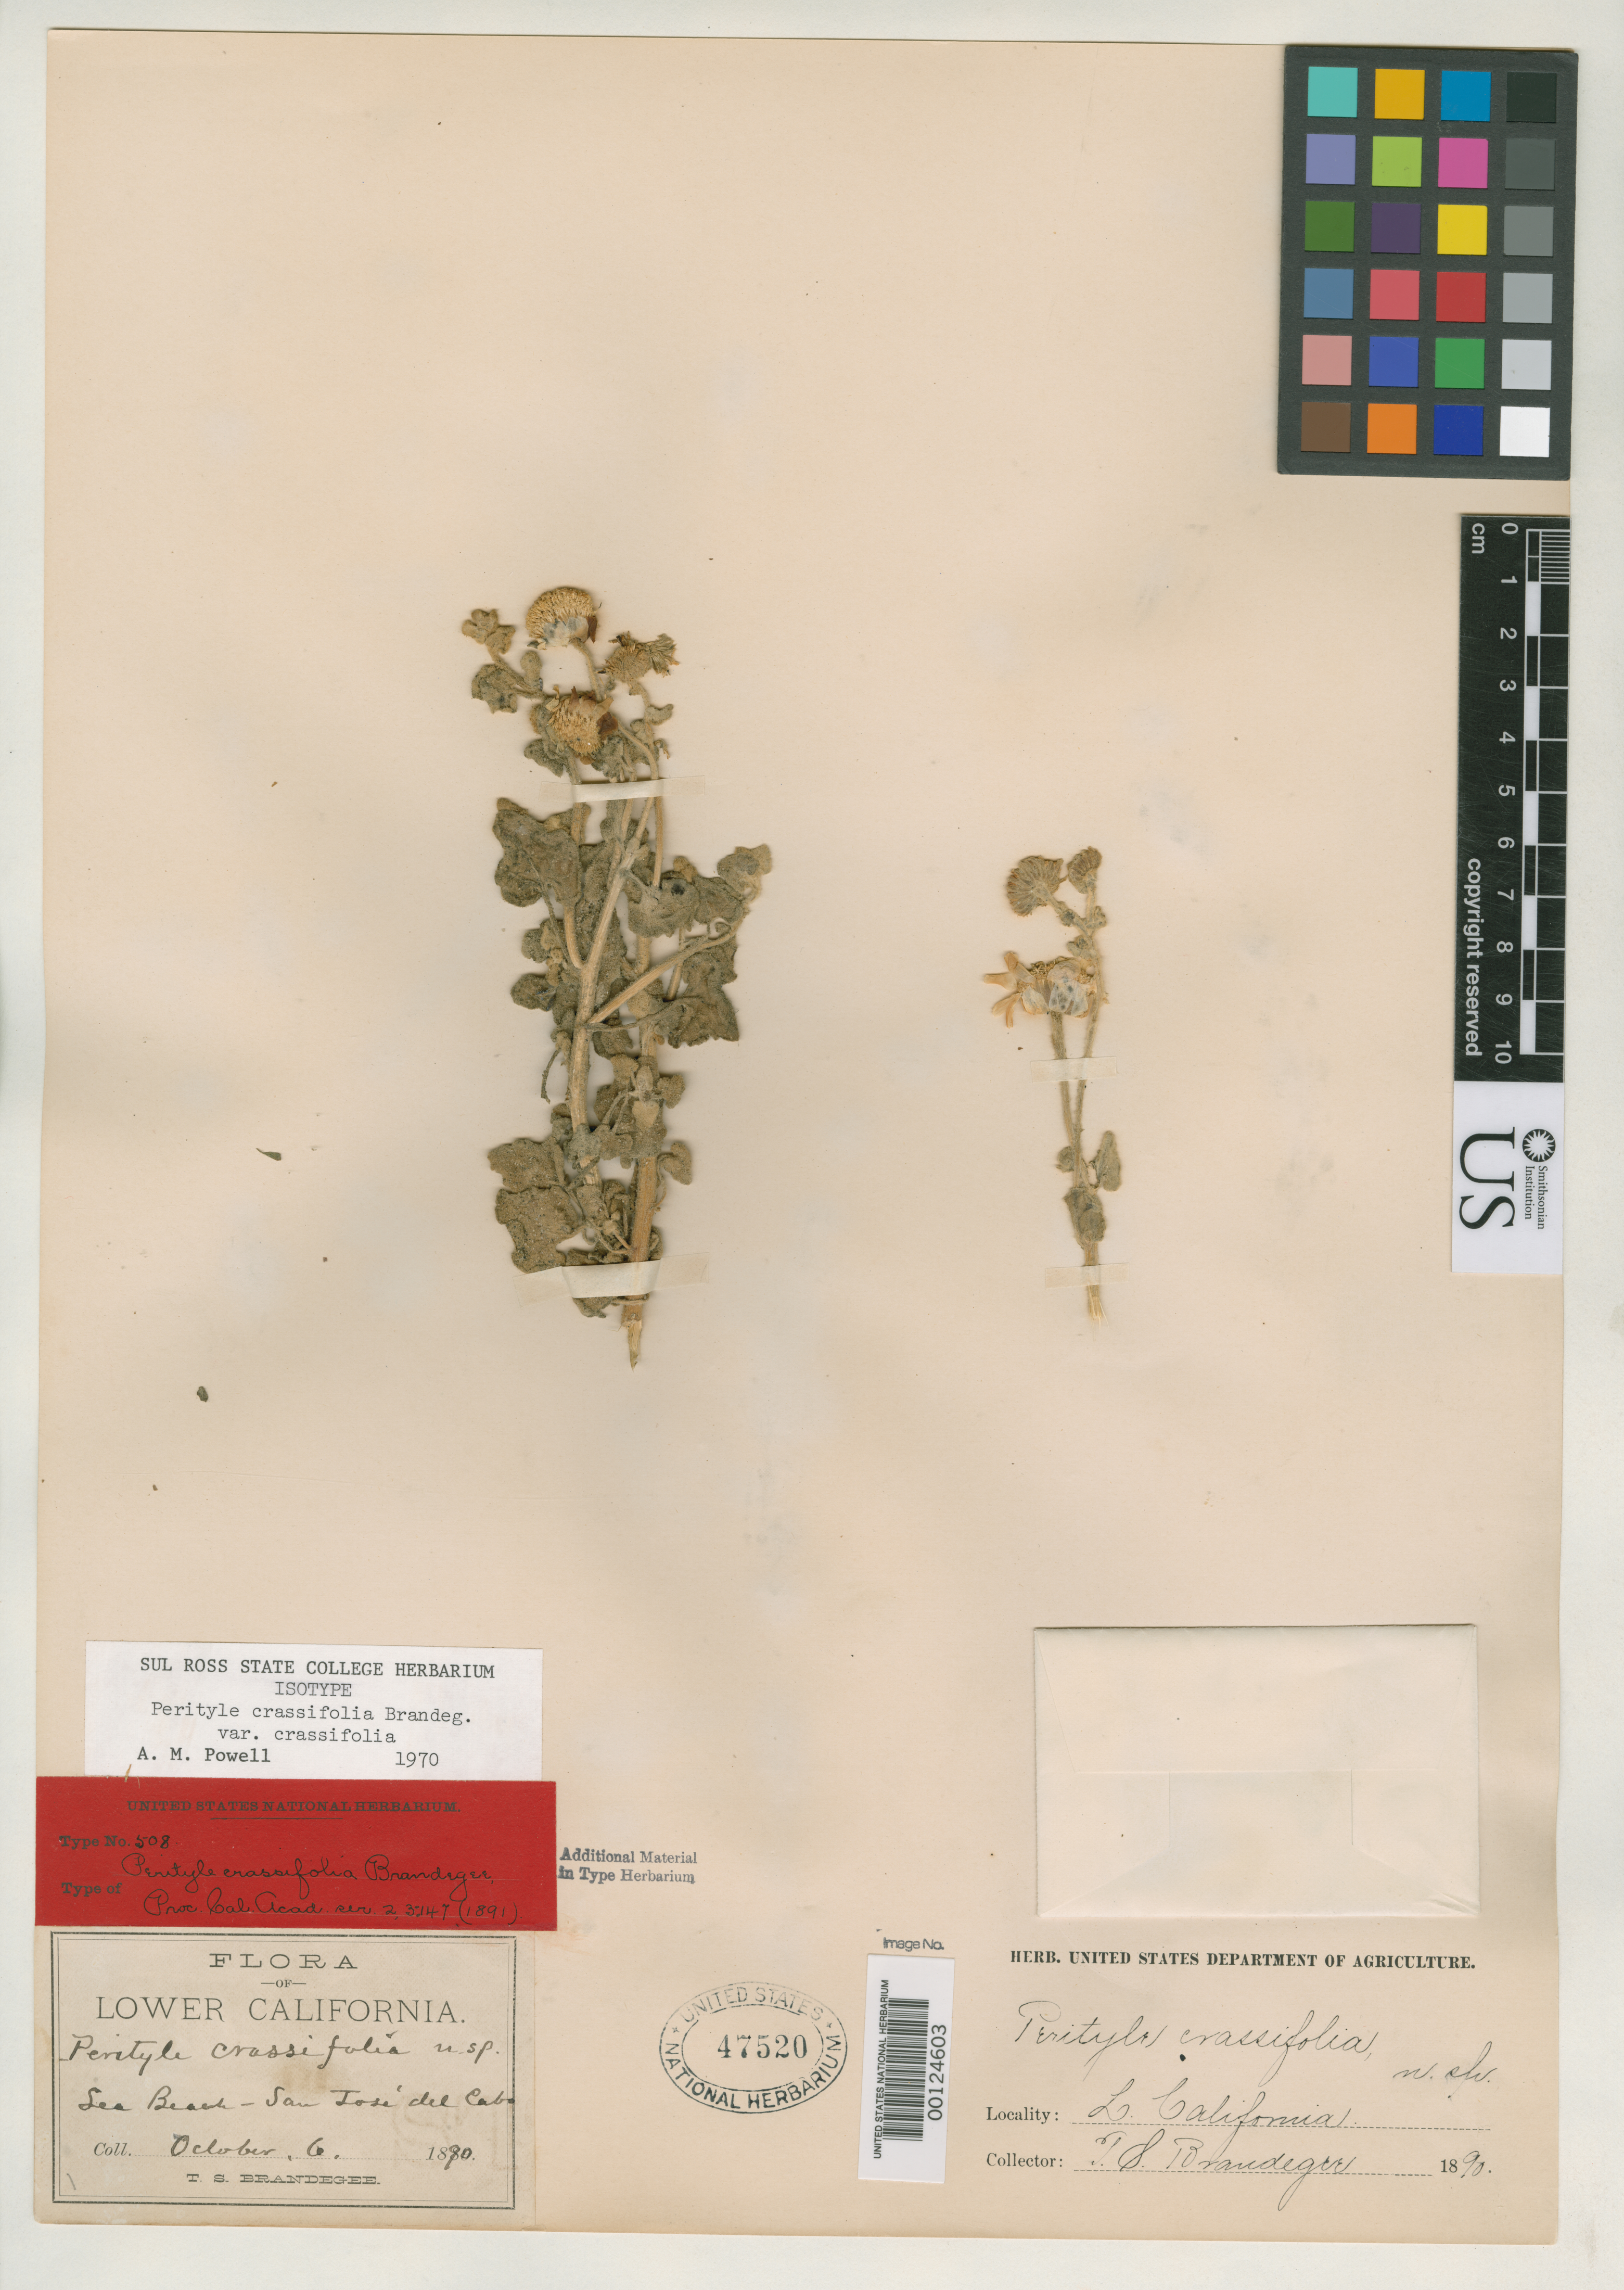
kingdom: Plantae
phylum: Tracheophyta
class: Magnoliopsida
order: Asterales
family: Asteraceae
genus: Perityle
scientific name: Perityle crassifolia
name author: Brandegee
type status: Isotype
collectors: T. S. Brandegee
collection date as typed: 06 Oct 1890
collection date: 1890-10-06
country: Mexico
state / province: Baja California Sur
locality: San José del Cabo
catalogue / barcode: US 47520